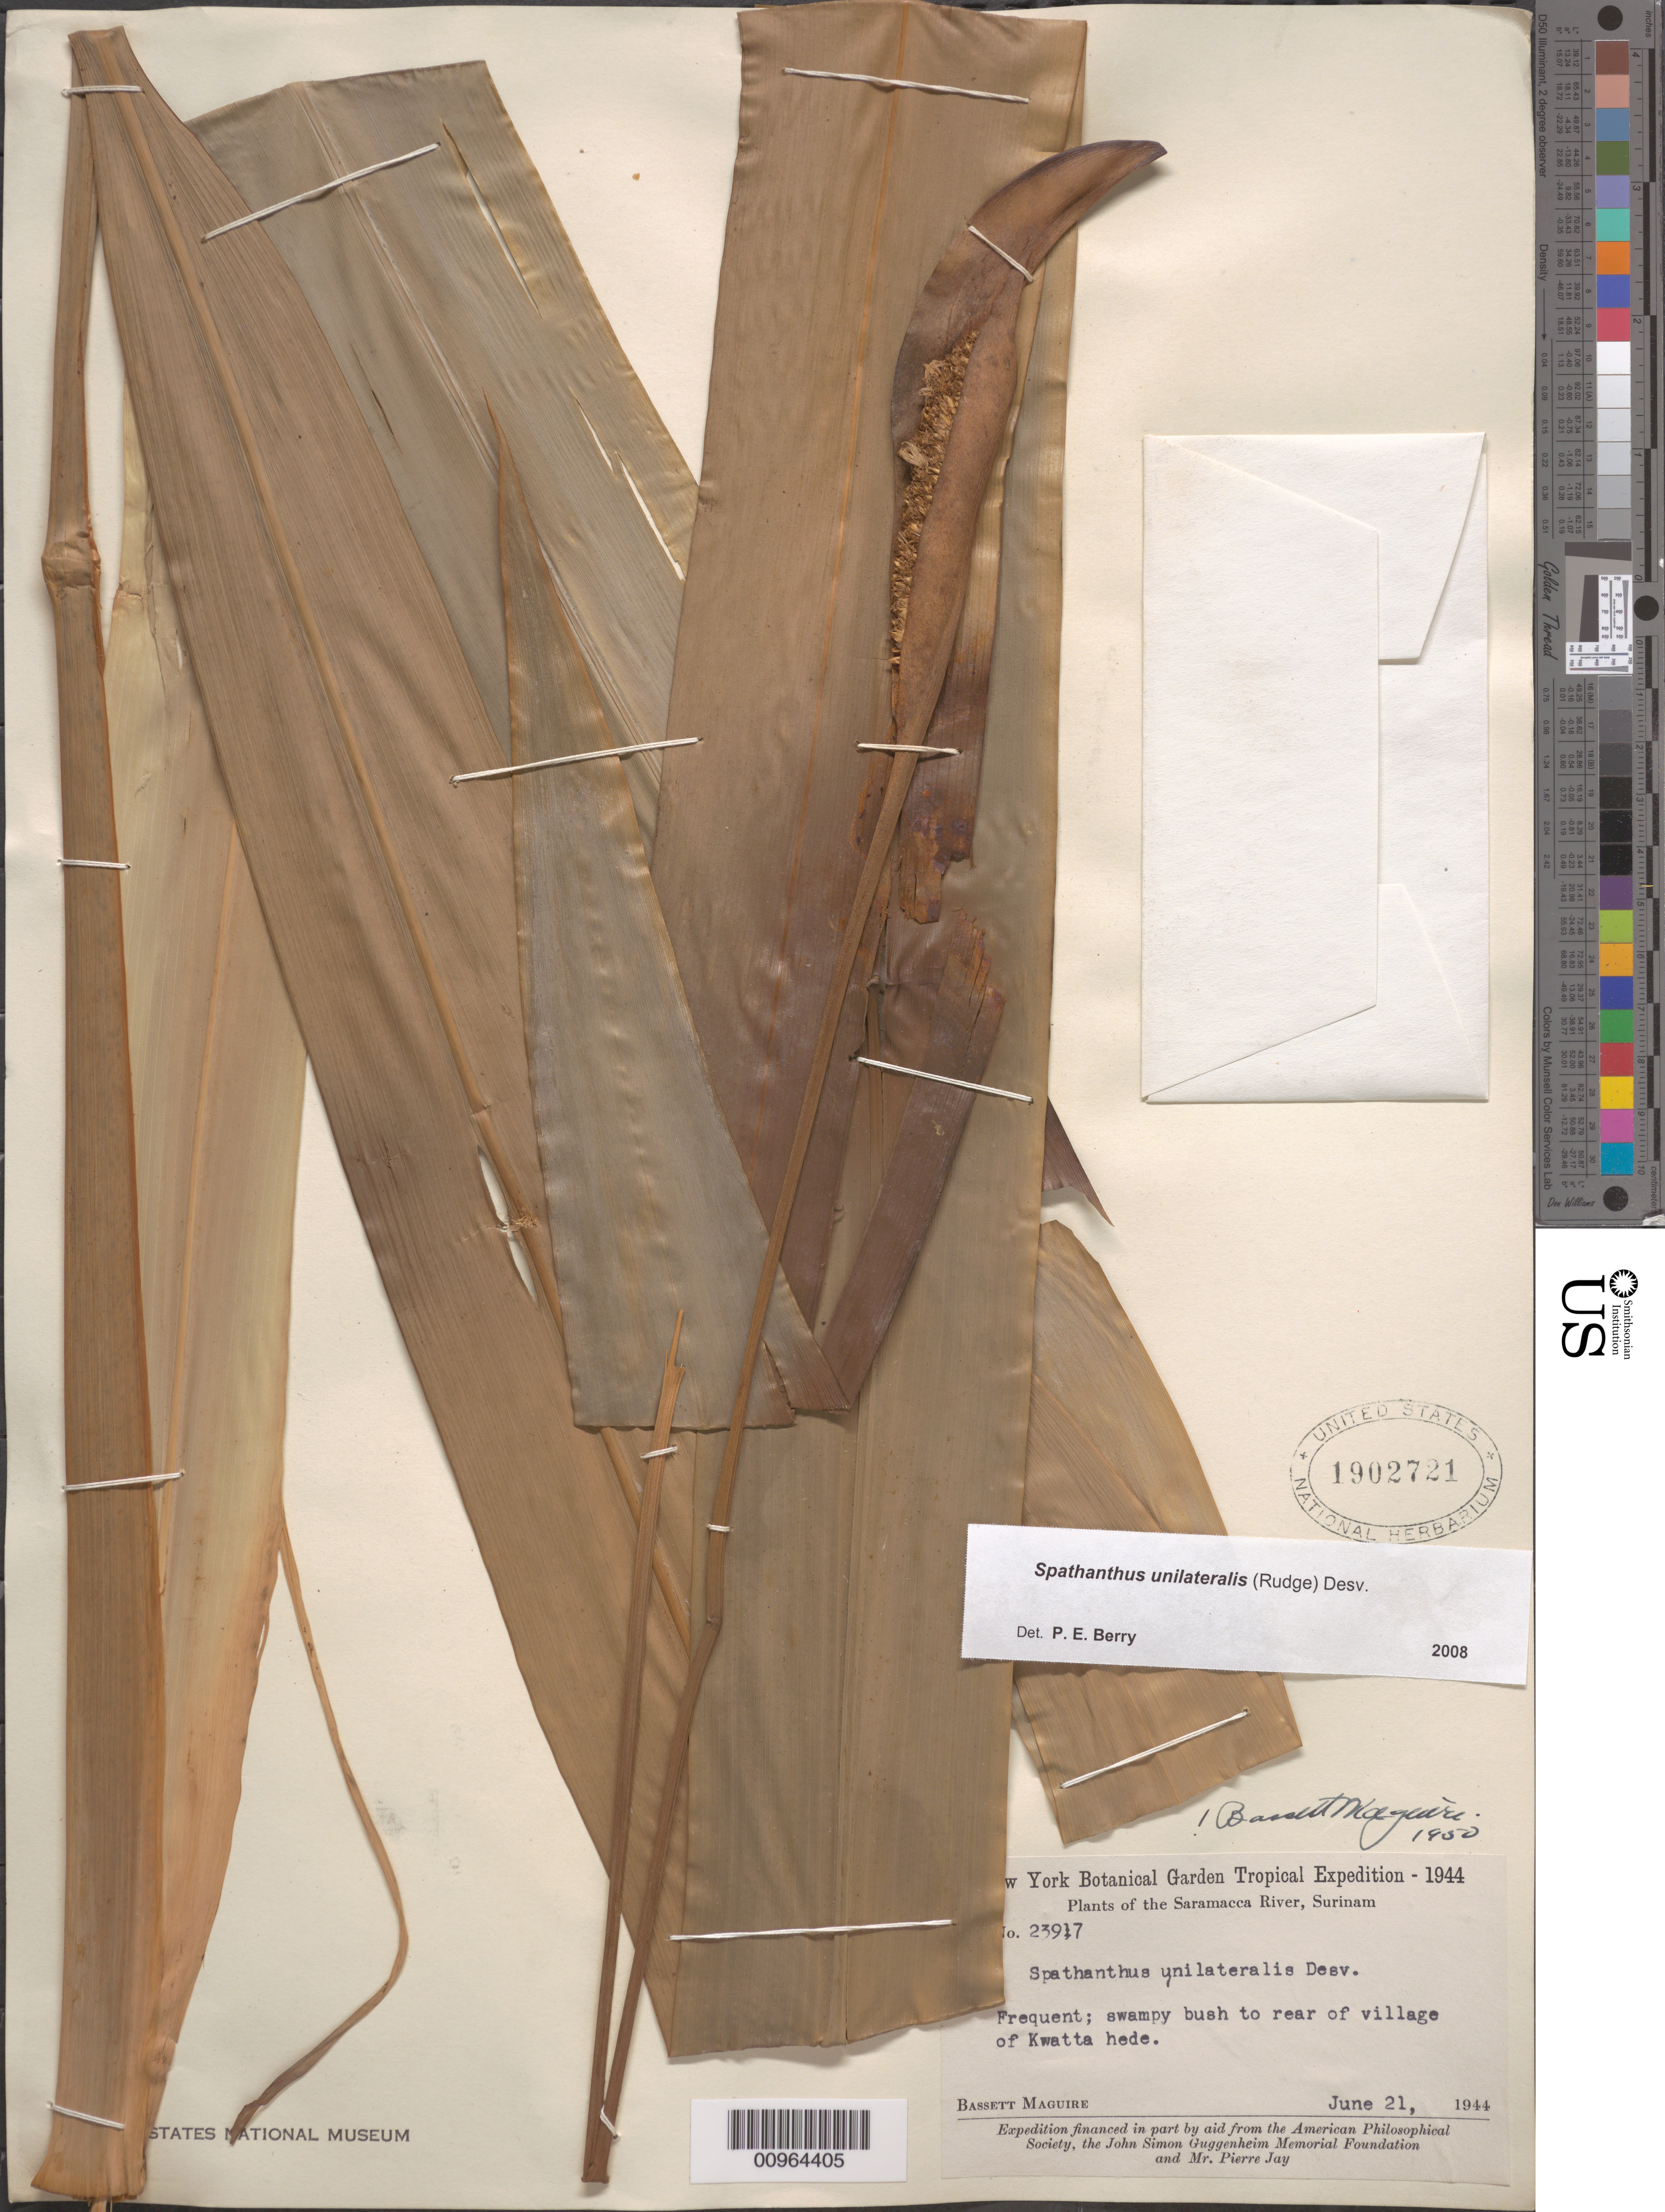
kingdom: Plantae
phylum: Tracheophyta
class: Liliopsida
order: Poales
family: Rapateaceae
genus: Spathanthus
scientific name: Spathanthus unilateralis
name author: (Rudge) Desv.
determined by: Berry, P. E., (WIS), University of Wisconsin - Madison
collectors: B. Maguire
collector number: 23917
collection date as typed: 21-Jun-44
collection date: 1944-06-21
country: Suriname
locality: Saramacca River, rear of Kwatta hede village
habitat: Swampy bush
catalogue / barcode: US 1902721